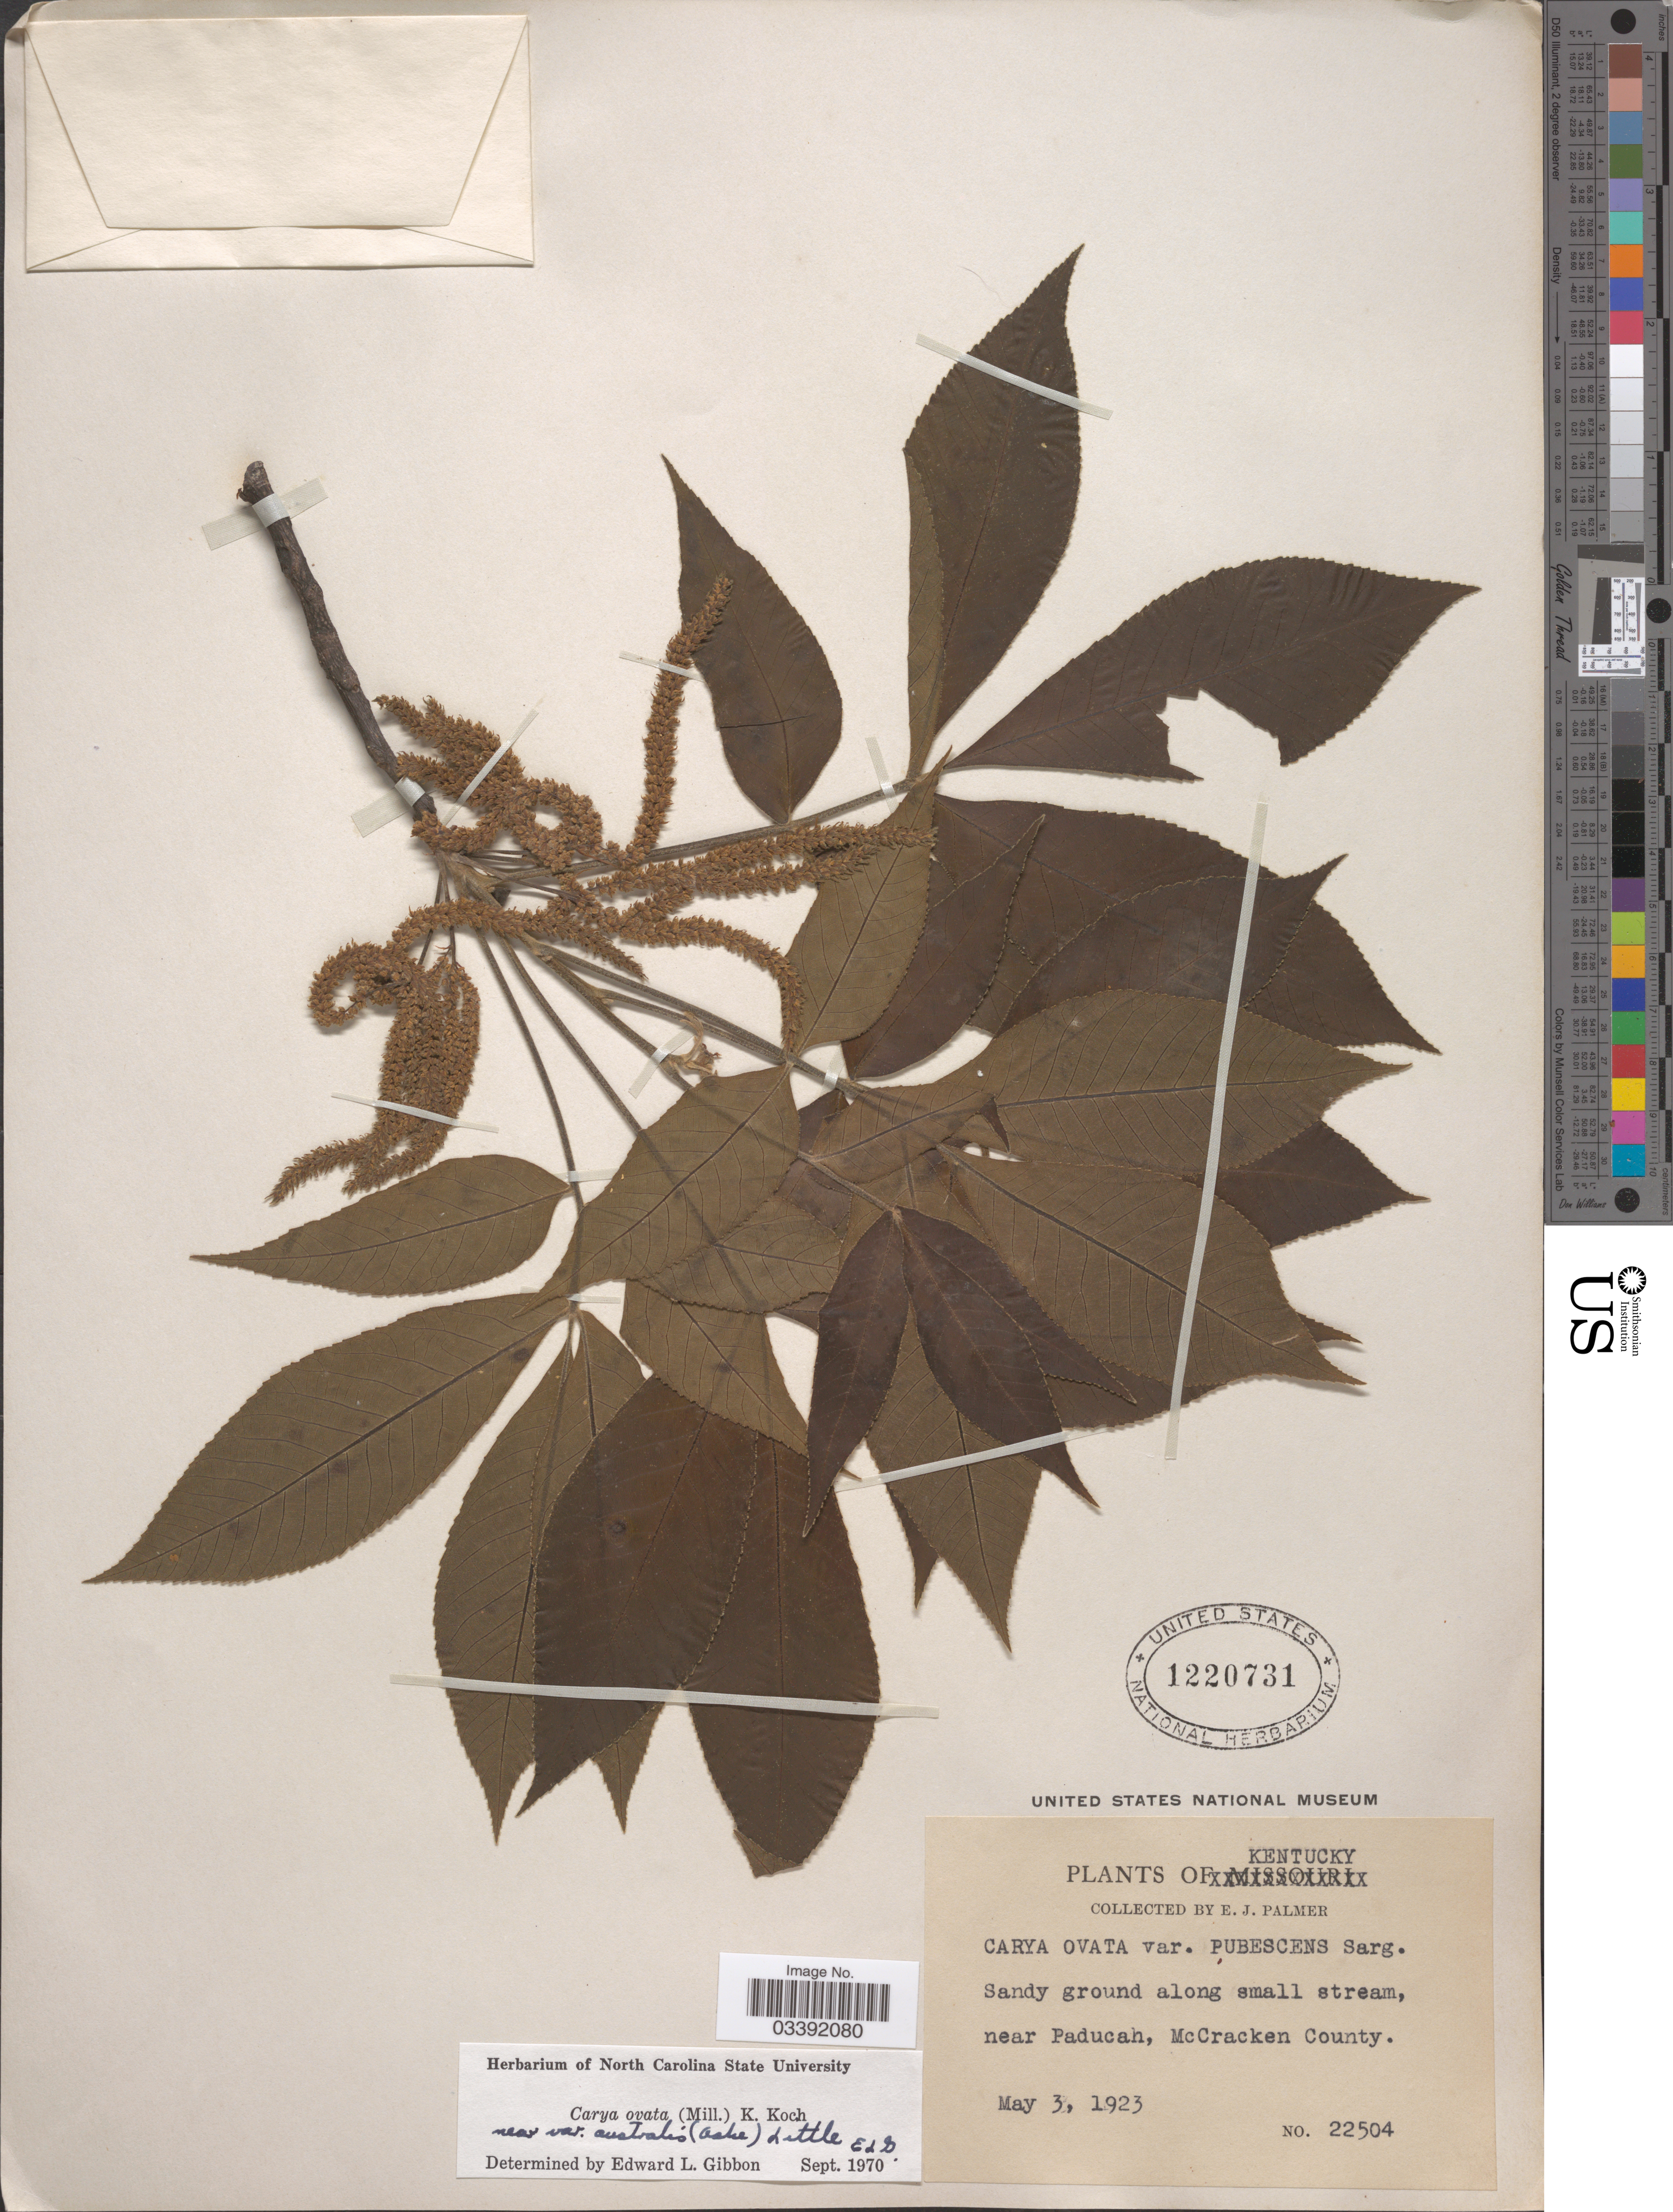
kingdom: Plantae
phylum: Tracheophyta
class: Magnoliopsida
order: Fagales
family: Juglandaceae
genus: Carya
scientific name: Carya ovata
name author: (Mill.) K. Koch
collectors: E. J. Palmer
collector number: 22504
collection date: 1923-05-03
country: United States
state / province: Kentucky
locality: Near Paducah, McCracken County.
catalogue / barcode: US 1220731